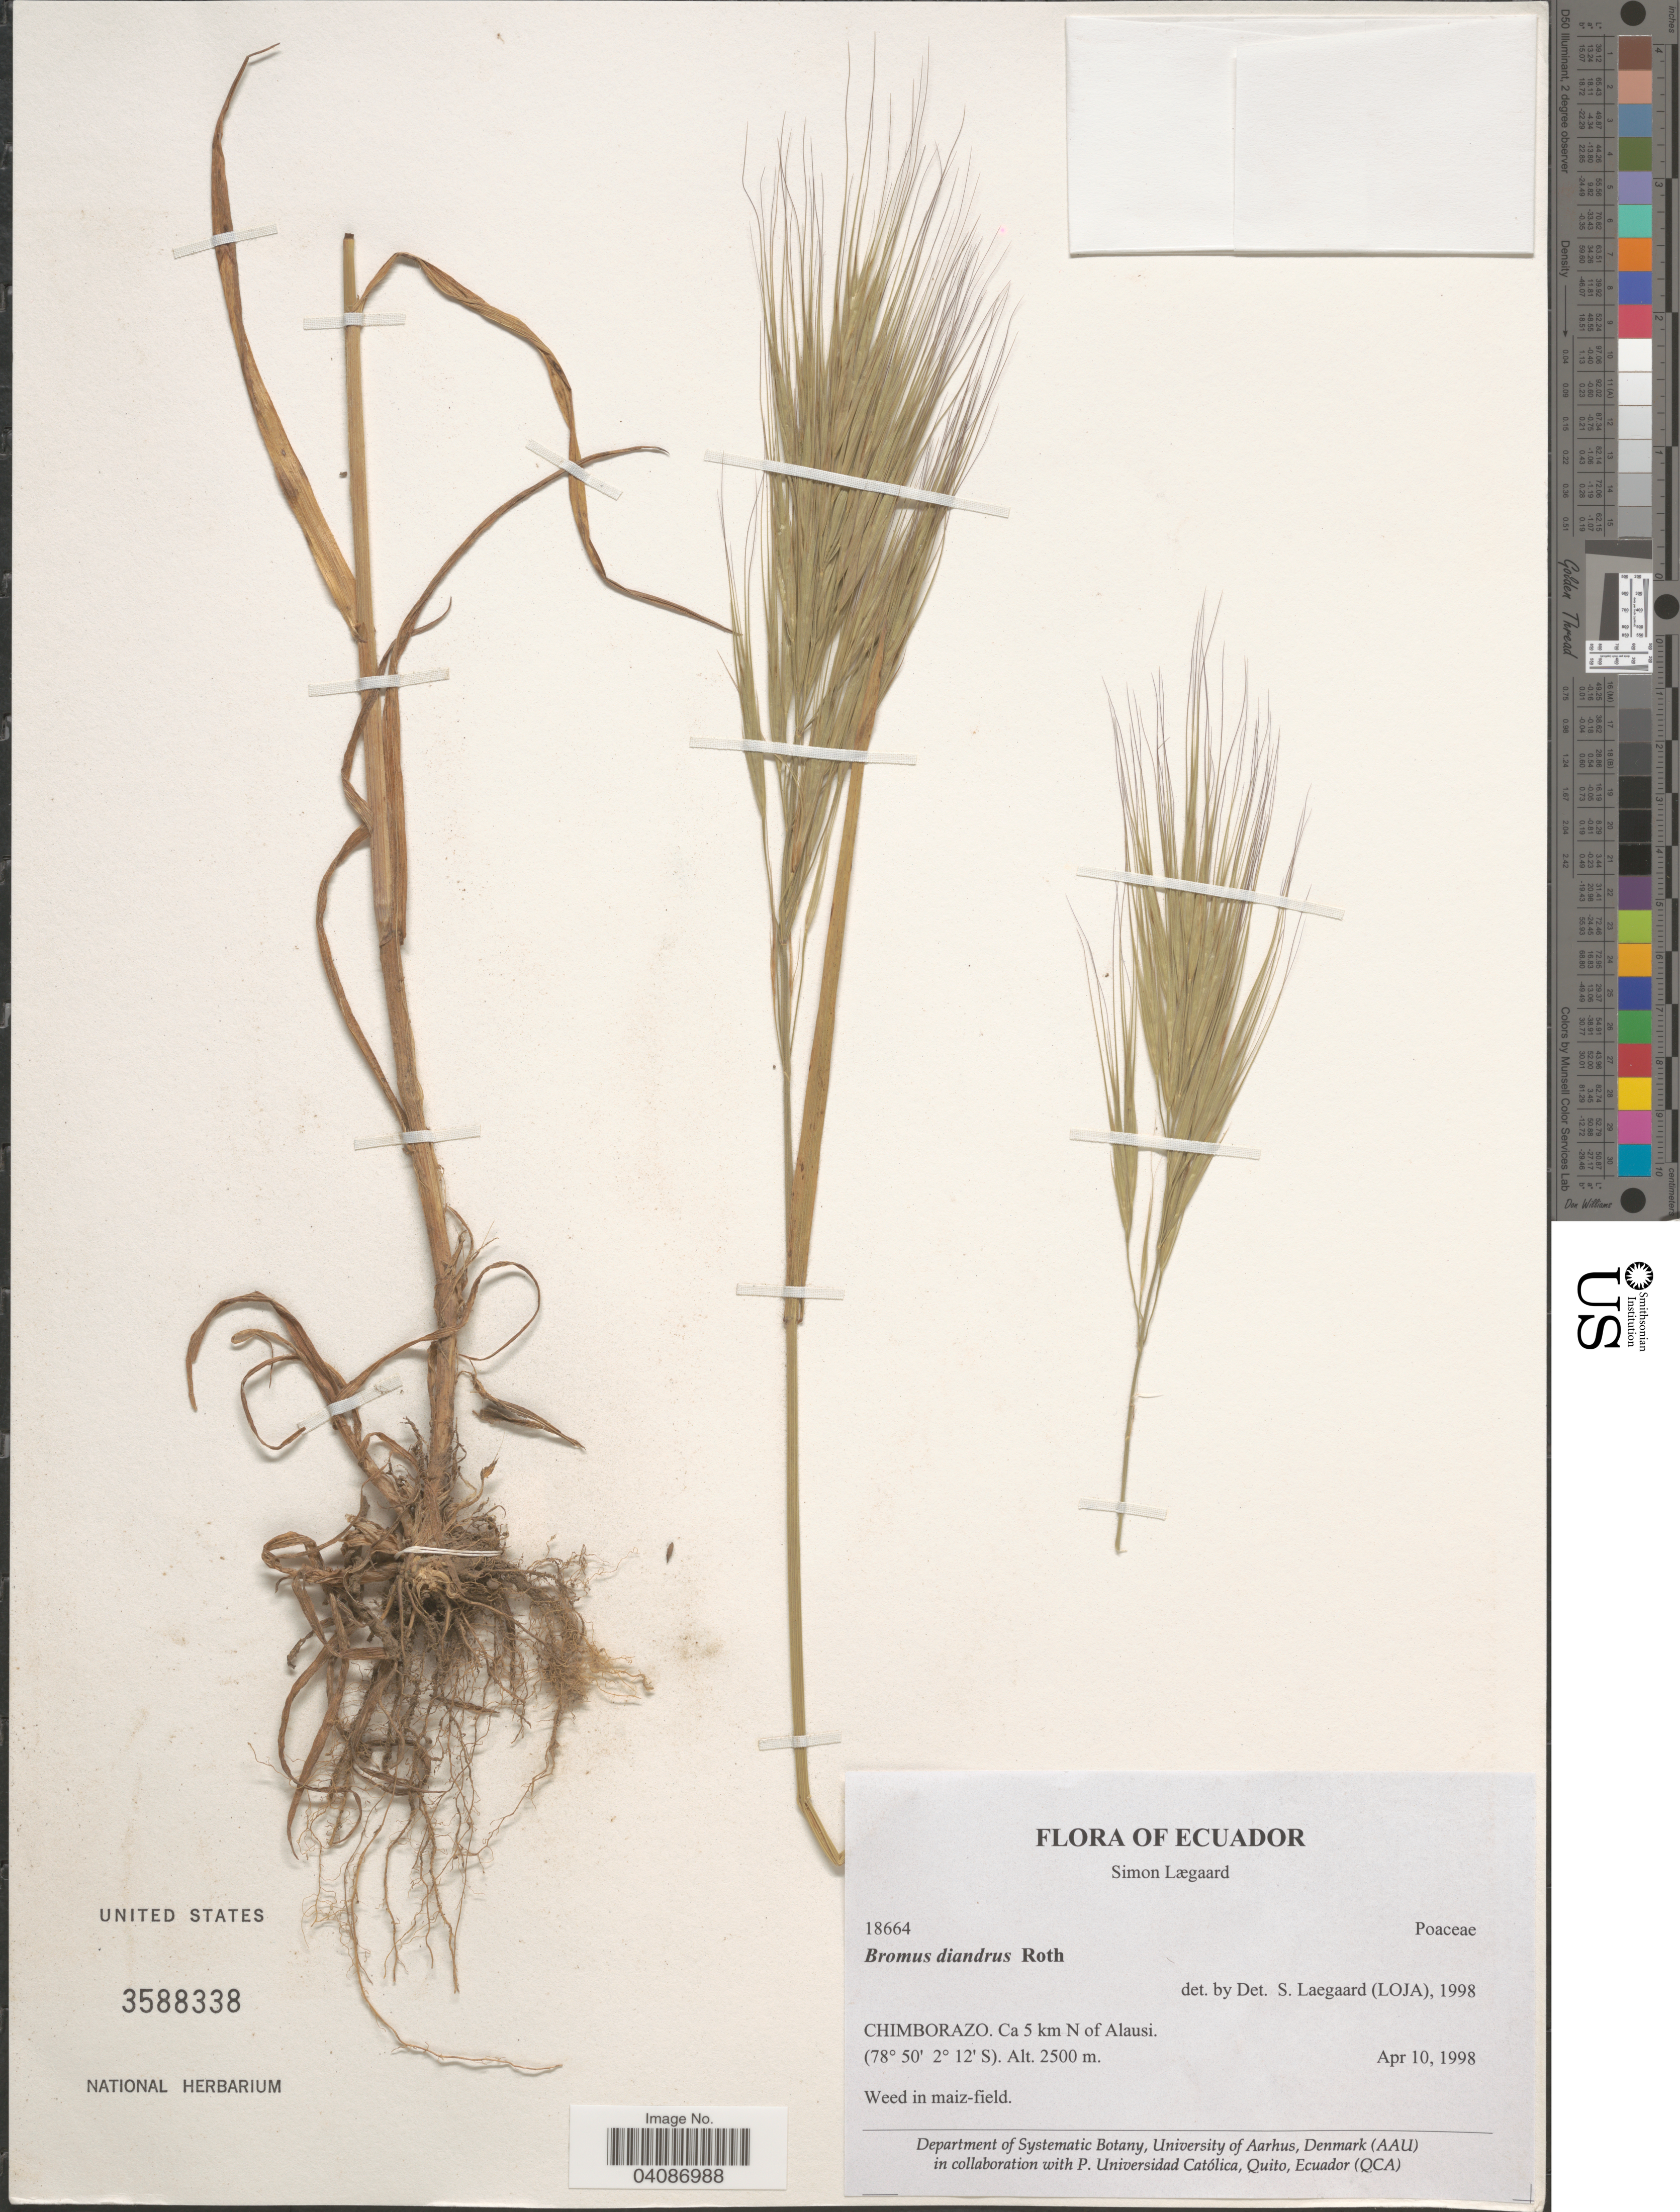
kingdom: Plantae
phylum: Tracheophyta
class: Liliopsida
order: Poales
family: Poaceae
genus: Bromus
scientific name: Bromus diandrus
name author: Roth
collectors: S. Lægaard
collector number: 18664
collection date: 1998-04-10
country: Ecuador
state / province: Chimborazo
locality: Ca 5 km N of Alausi.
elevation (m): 2500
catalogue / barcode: US 3588338